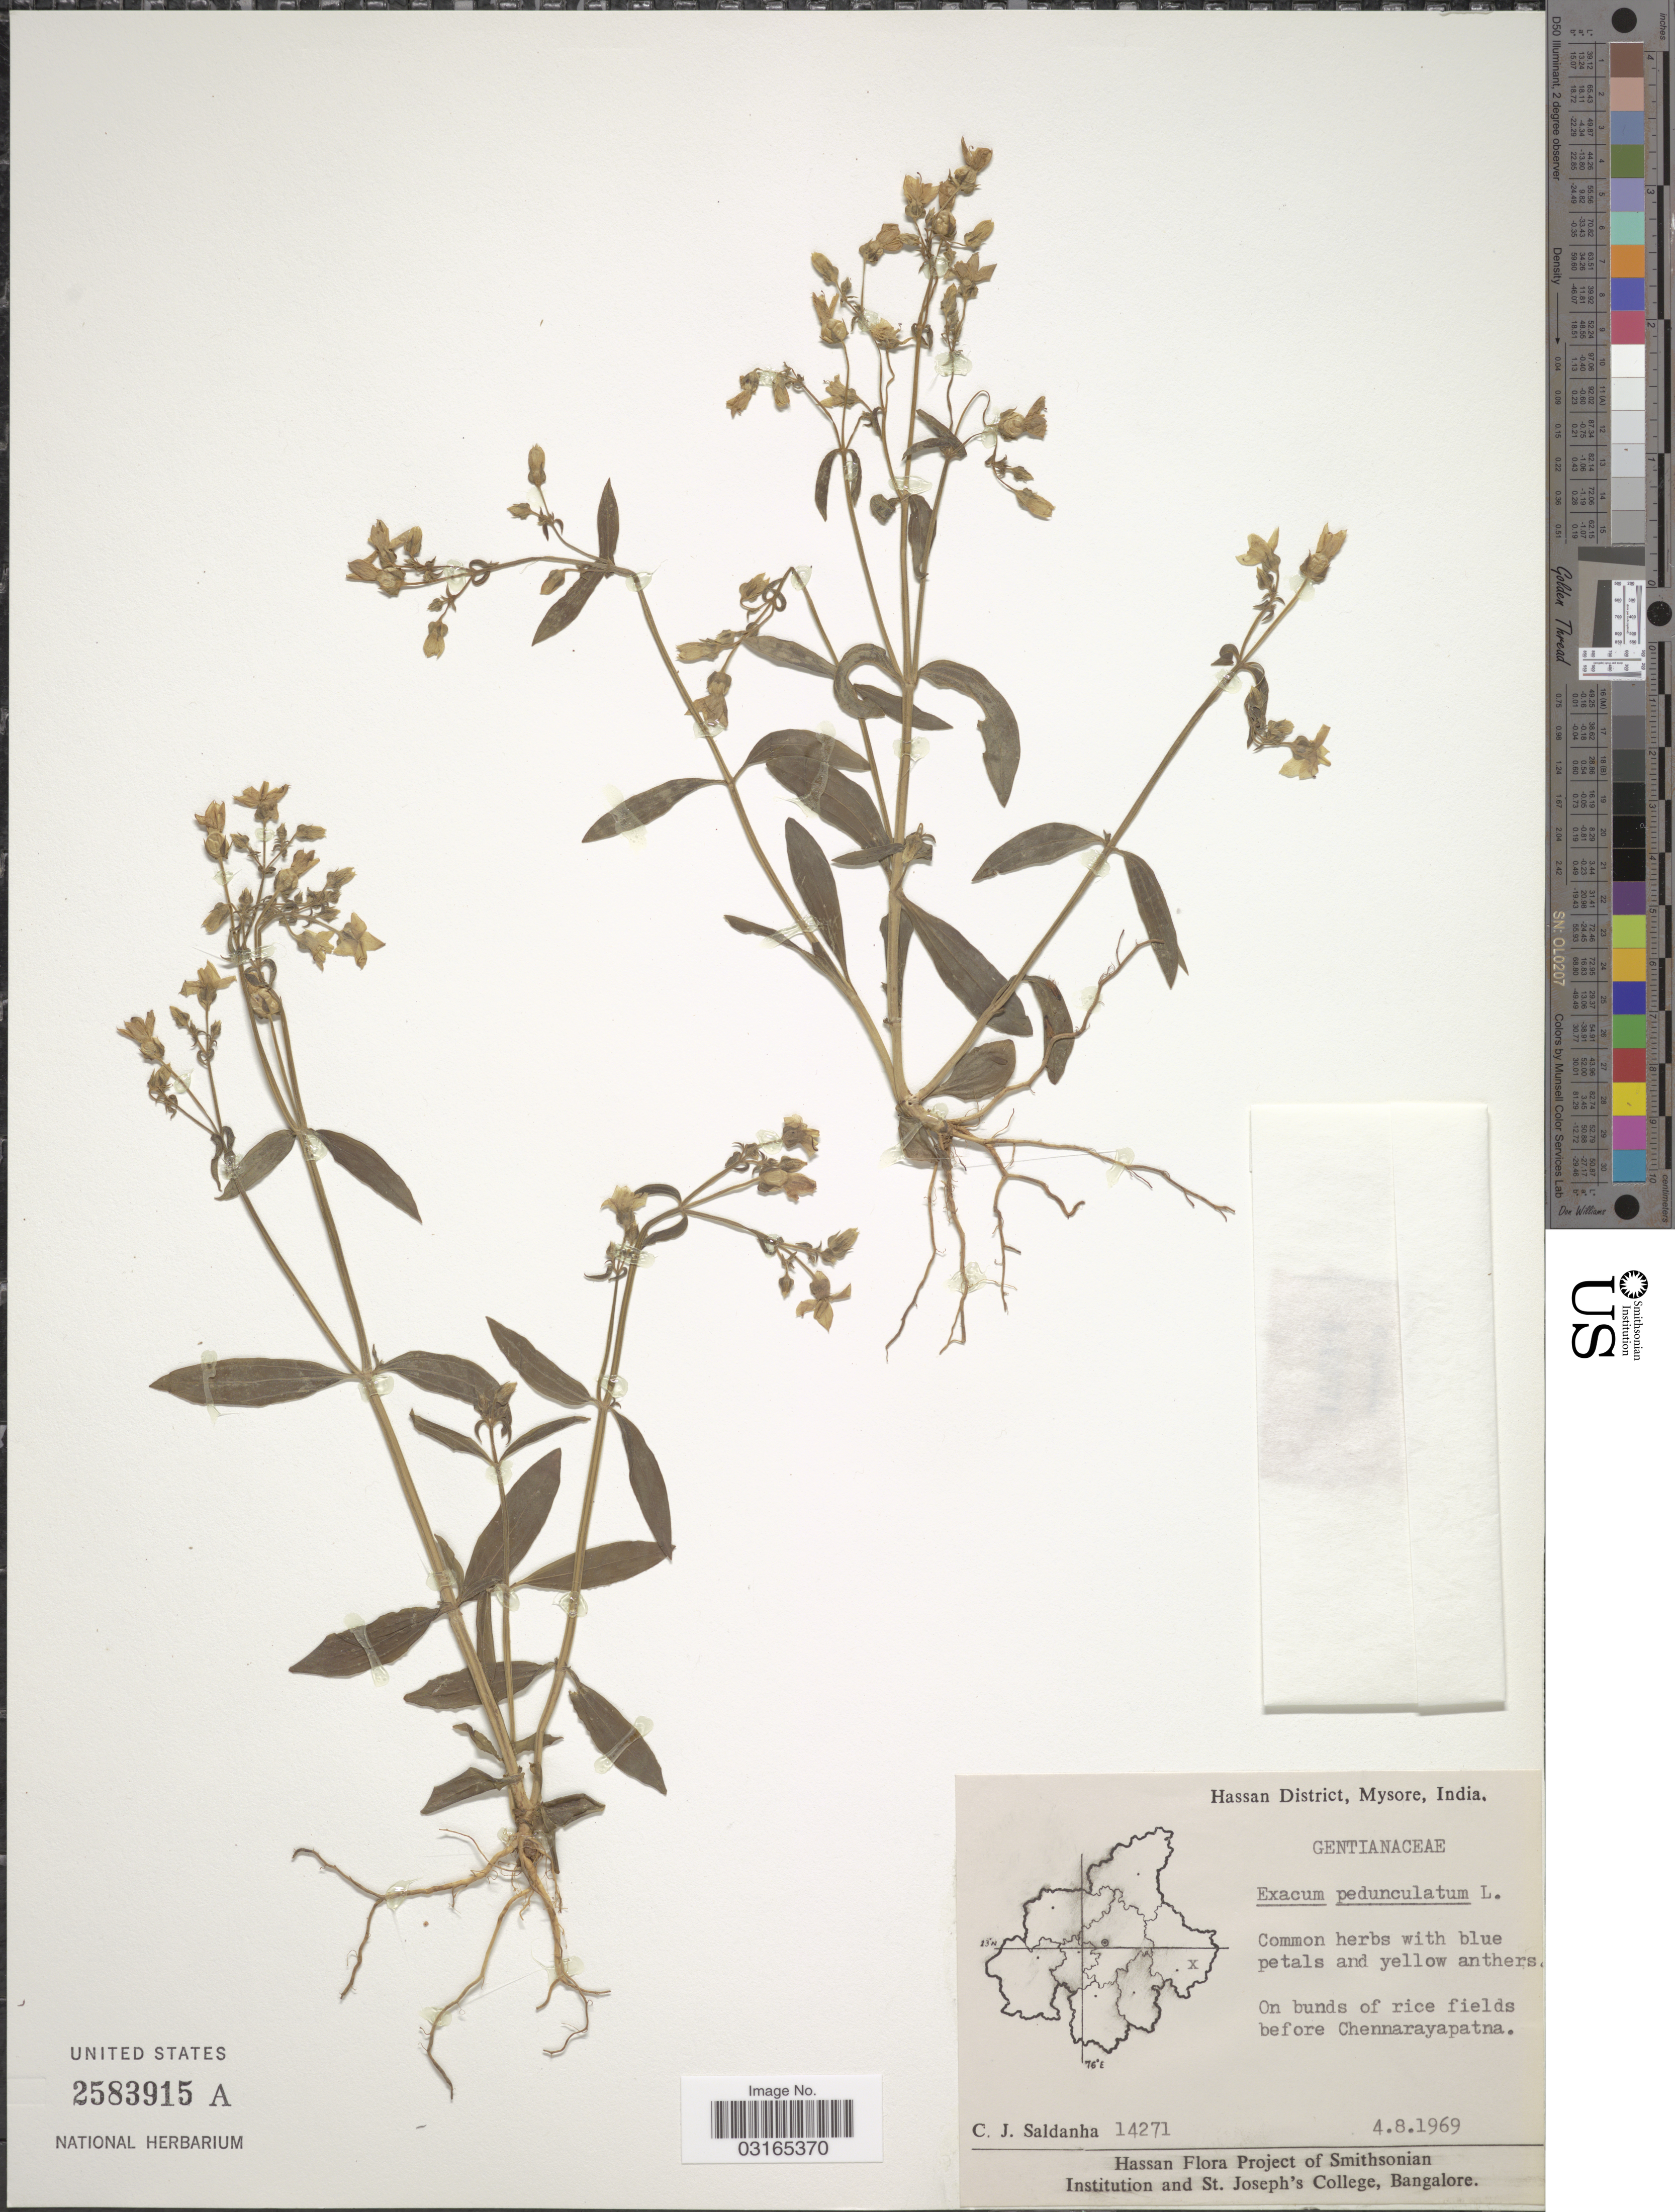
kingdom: Plantae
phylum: Tracheophyta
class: Magnoliopsida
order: Gentianales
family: Gentianaceae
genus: Exacum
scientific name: Exacum pedunculatum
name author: L.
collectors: C. J. Saldanha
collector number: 14271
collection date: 1969-08-04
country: India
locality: Hassan District, Mysore. On bunds of rice fields before Chennarayapatna.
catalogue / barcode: US 2583915A